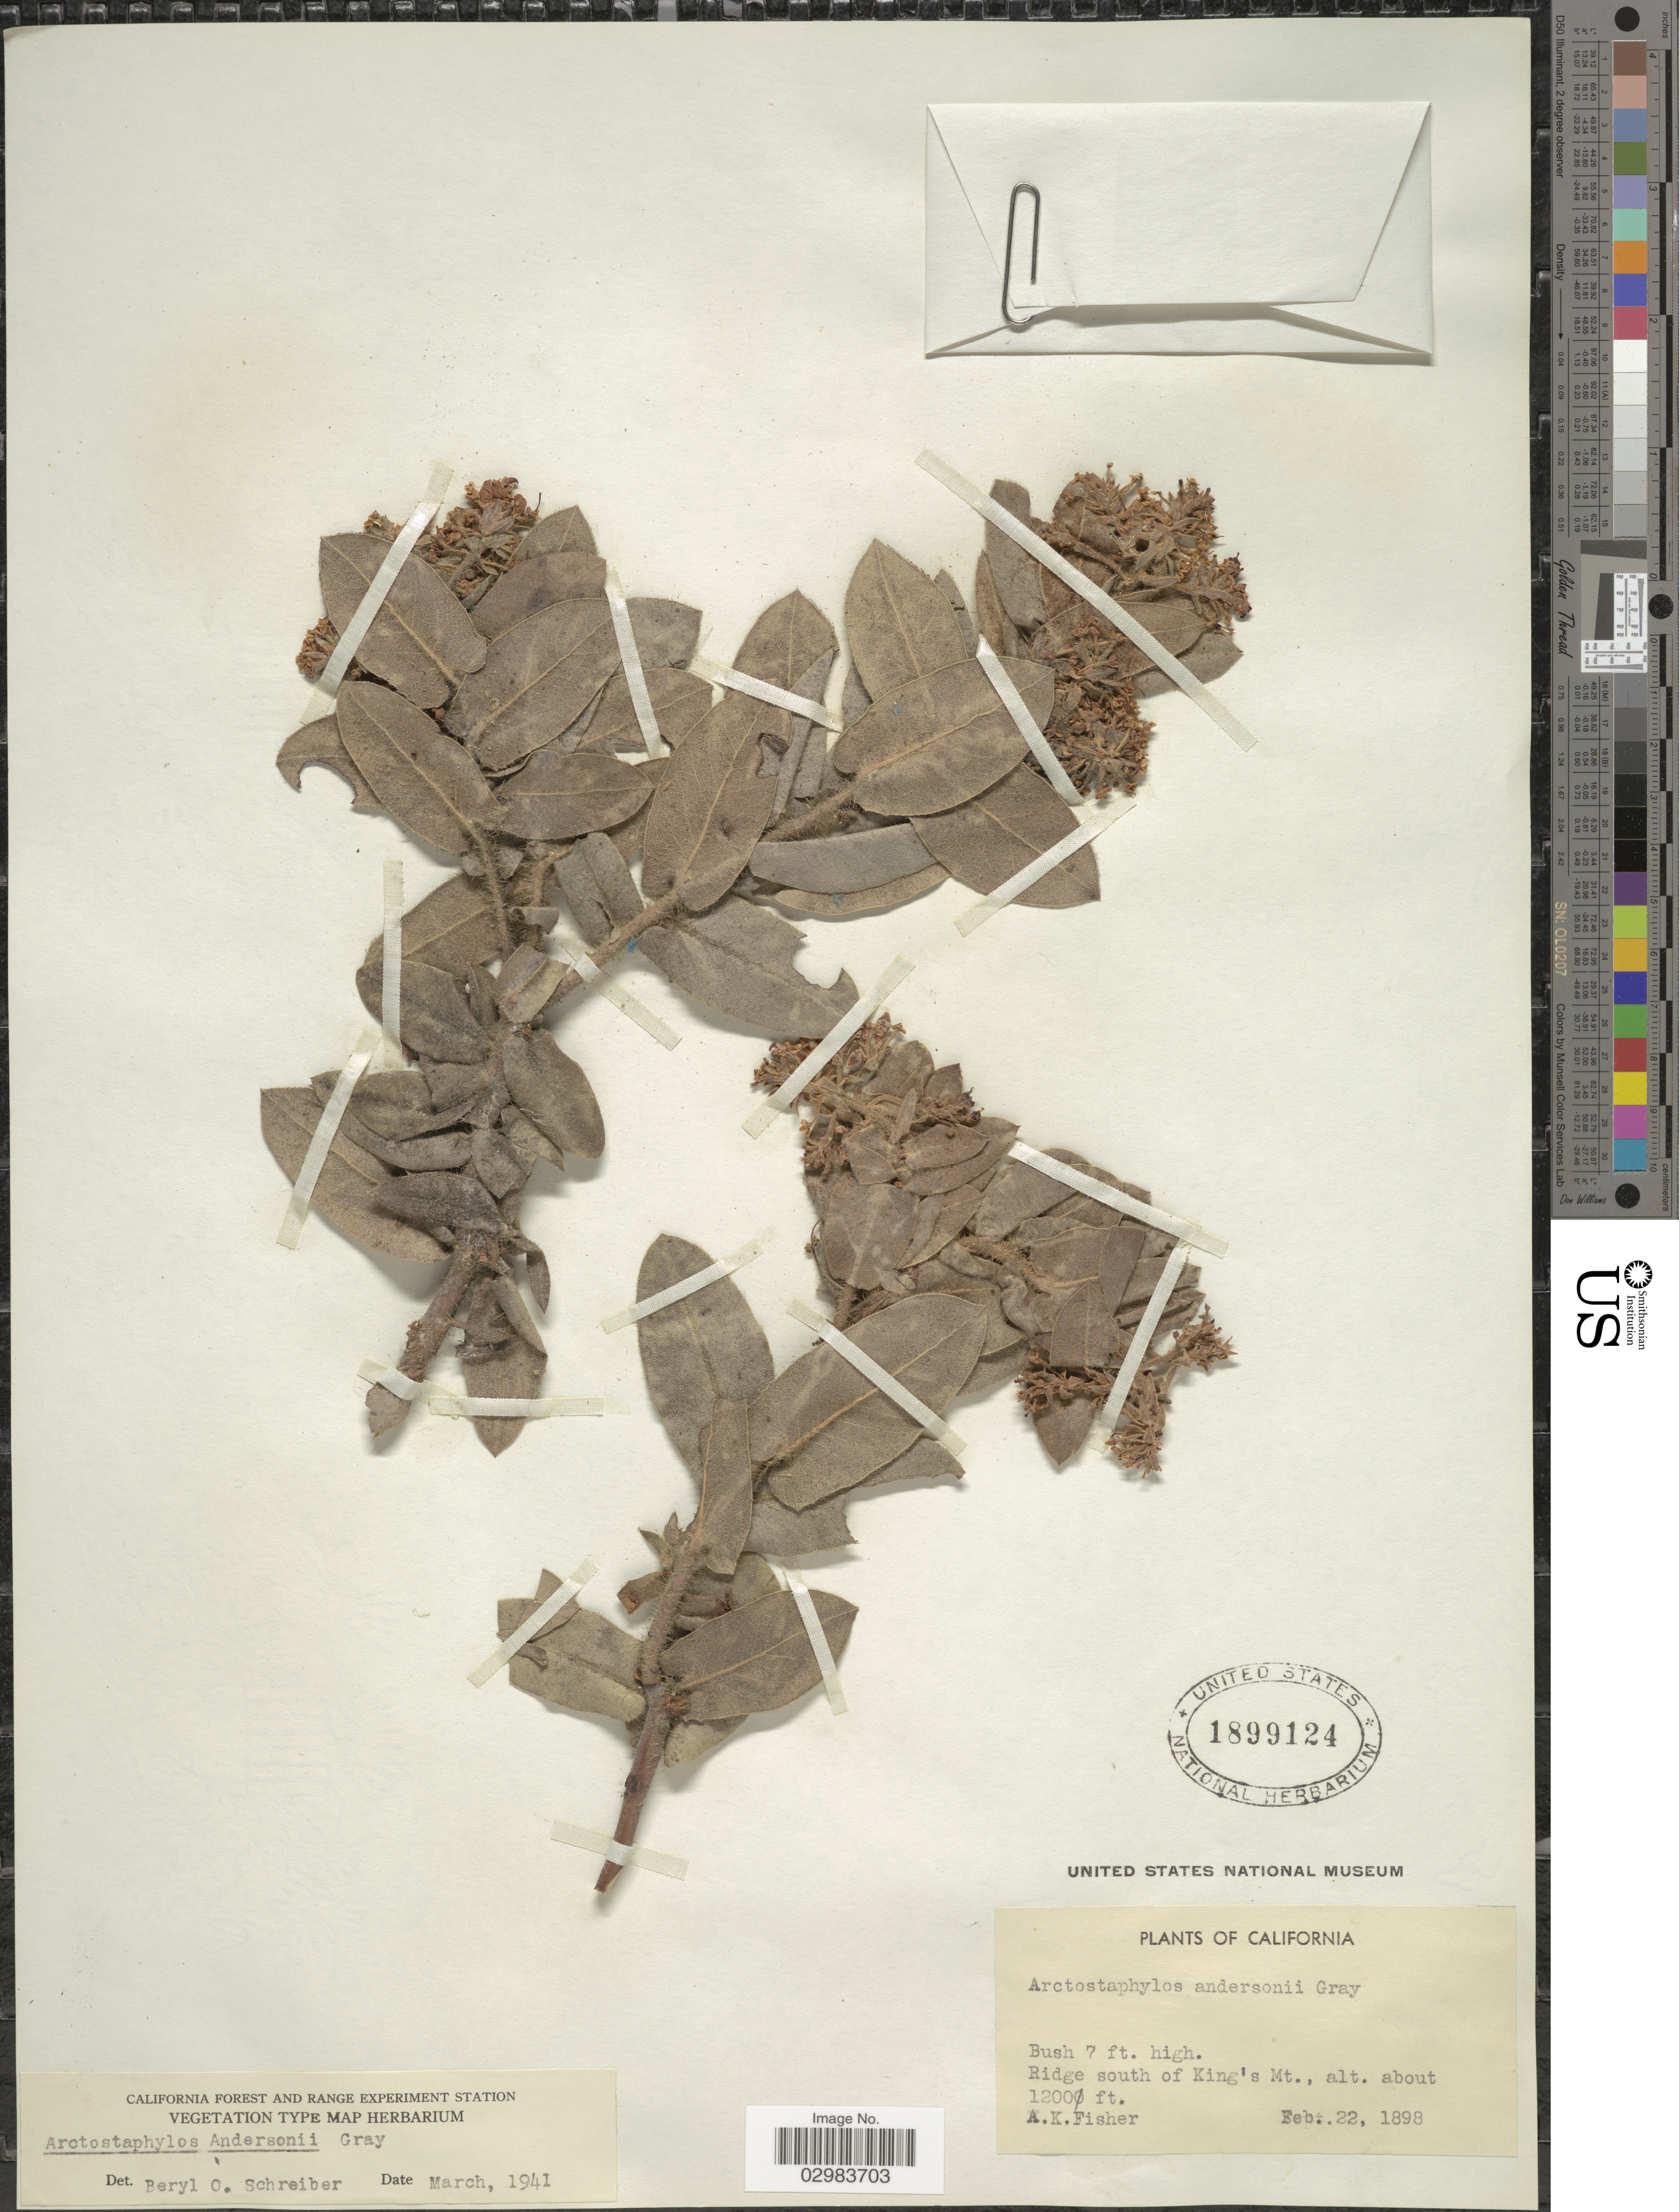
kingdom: Plantae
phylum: Tracheophyta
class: Magnoliopsida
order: Ericales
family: Ericaceae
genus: Arctostaphylos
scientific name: Arctostaphylos andersonii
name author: A. Gray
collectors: A. K. Fisher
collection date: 1898-02-22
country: United States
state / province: California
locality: Ridge south of King's Mt.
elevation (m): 366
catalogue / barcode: US 1899124